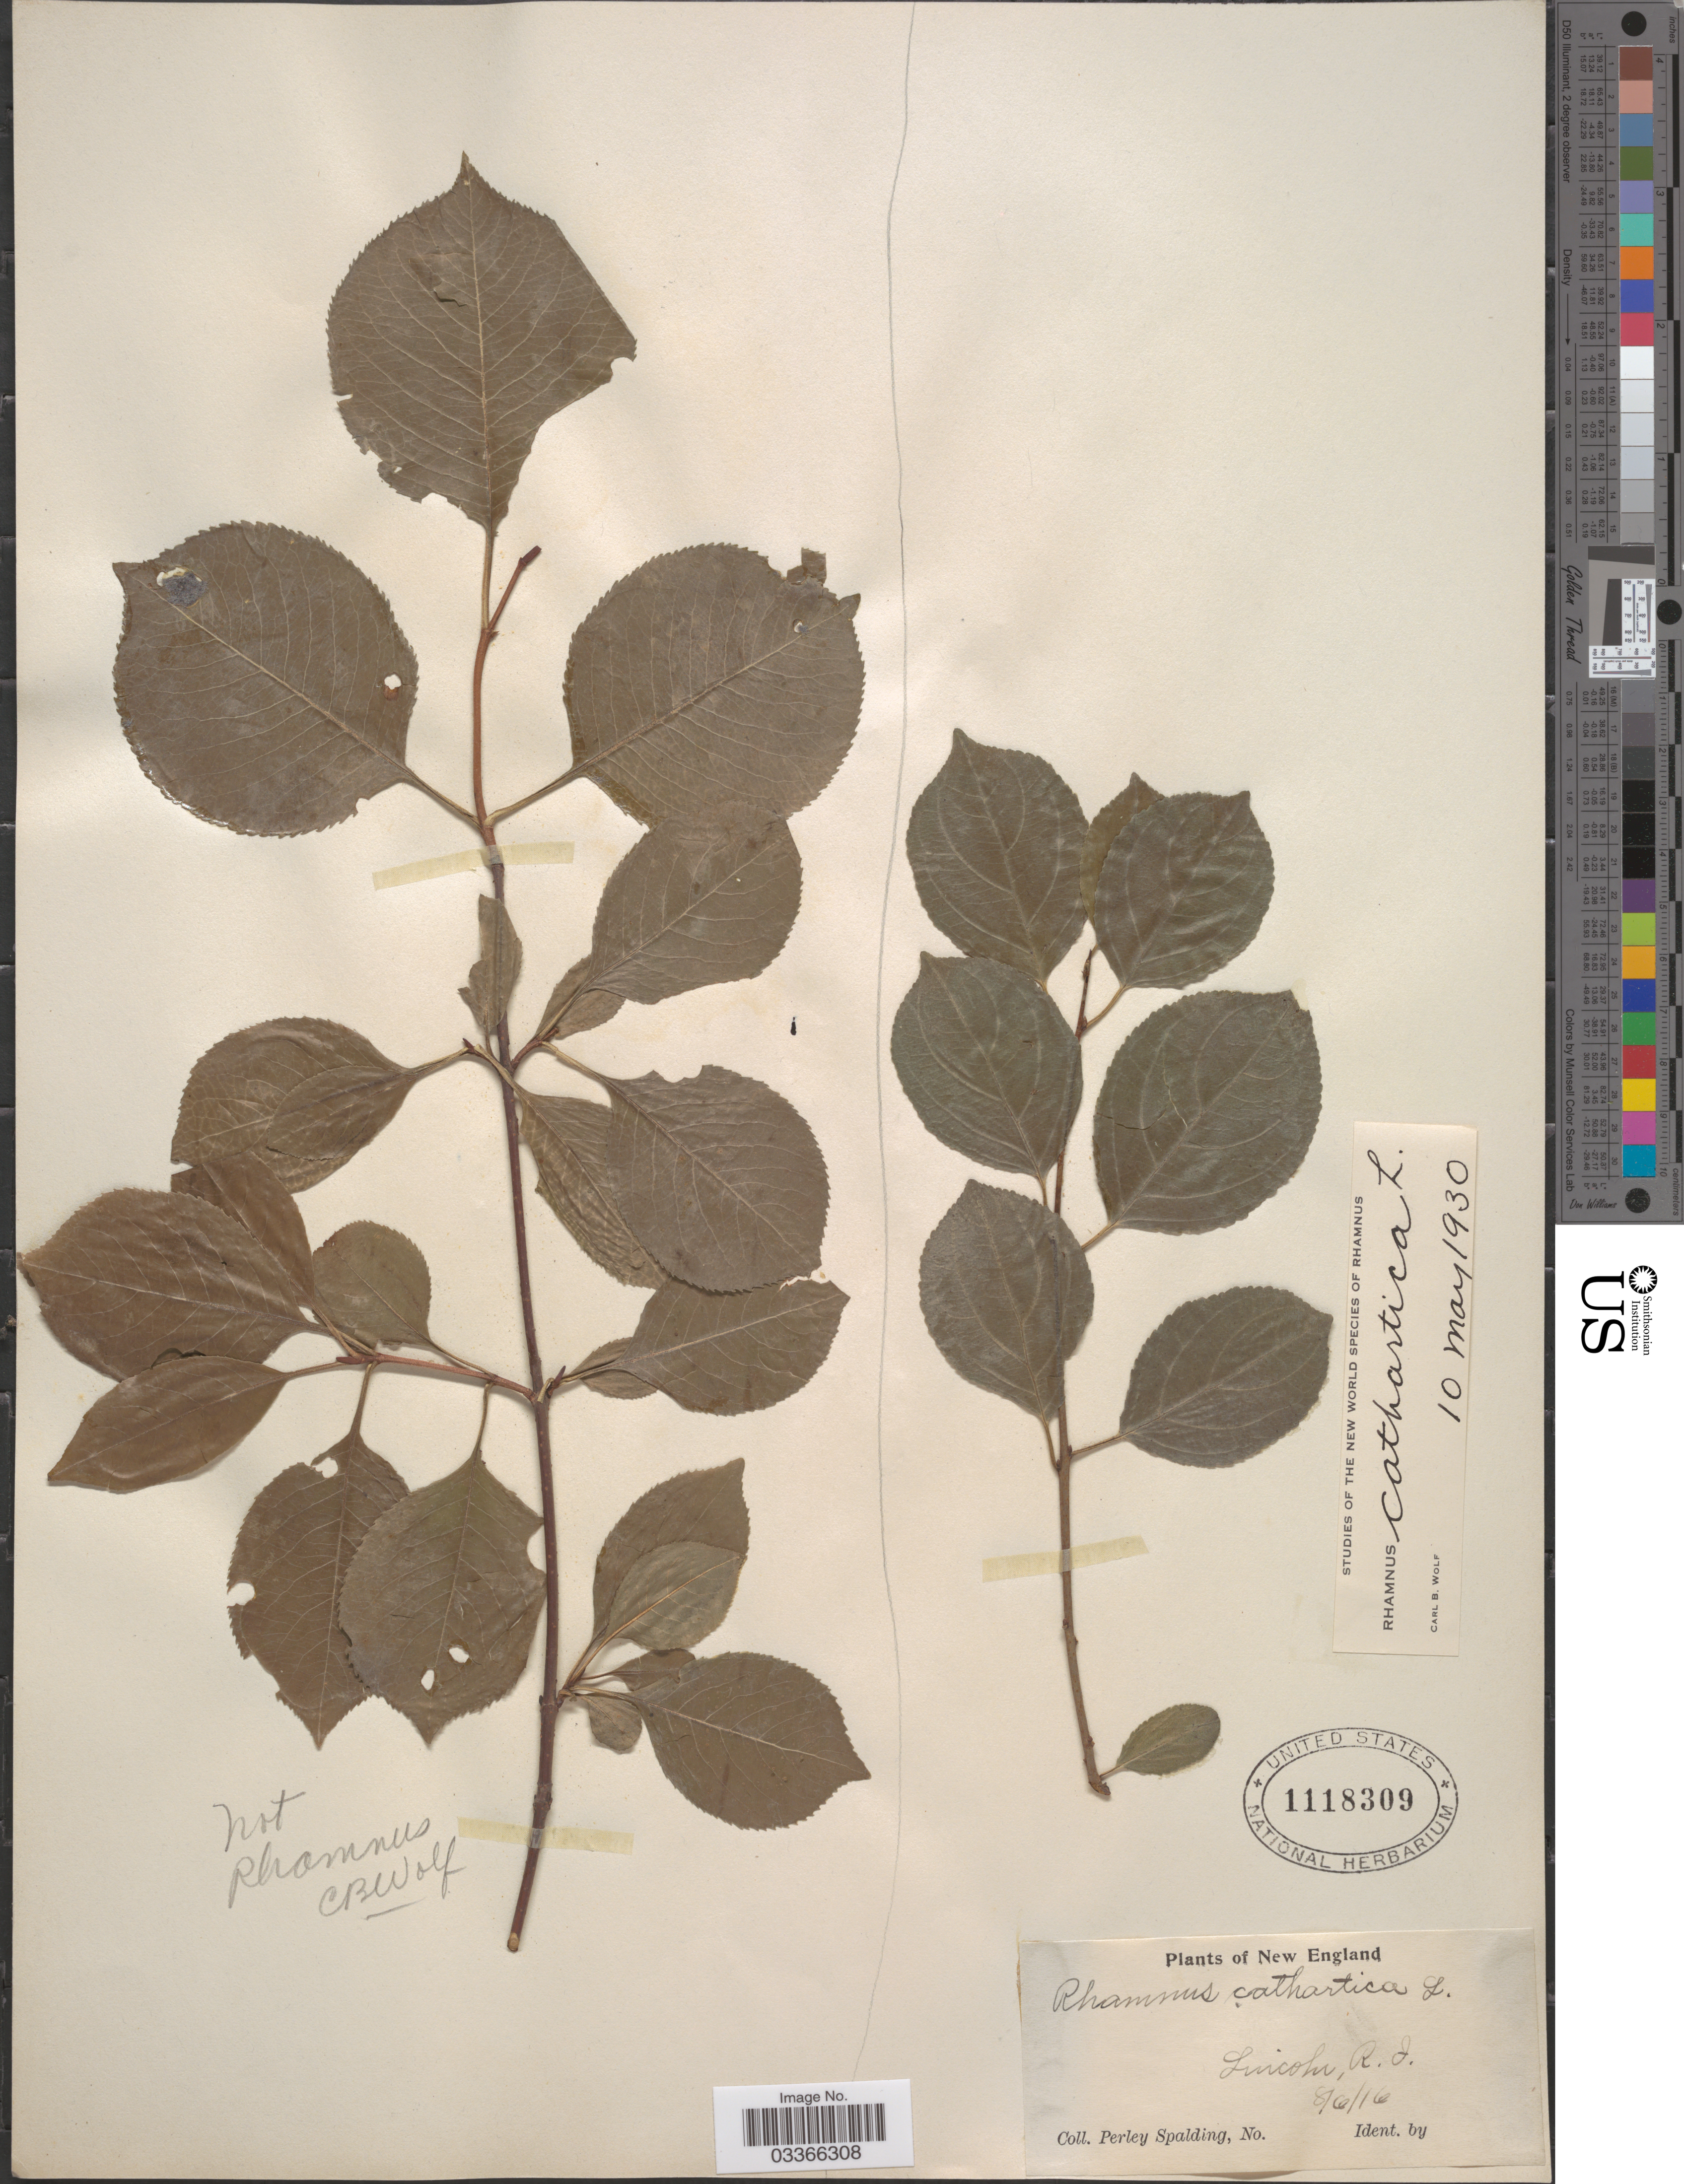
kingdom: Plantae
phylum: Tracheophyta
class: Magnoliopsida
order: Rosales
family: Rhamnaceae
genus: Rhamnus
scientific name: Rhamnus cathartica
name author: L.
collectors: P. Spalding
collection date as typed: Transcribed d/m/y: 6/8/16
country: United States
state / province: Rhode Island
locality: New England, Lincoln.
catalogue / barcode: US 1118309